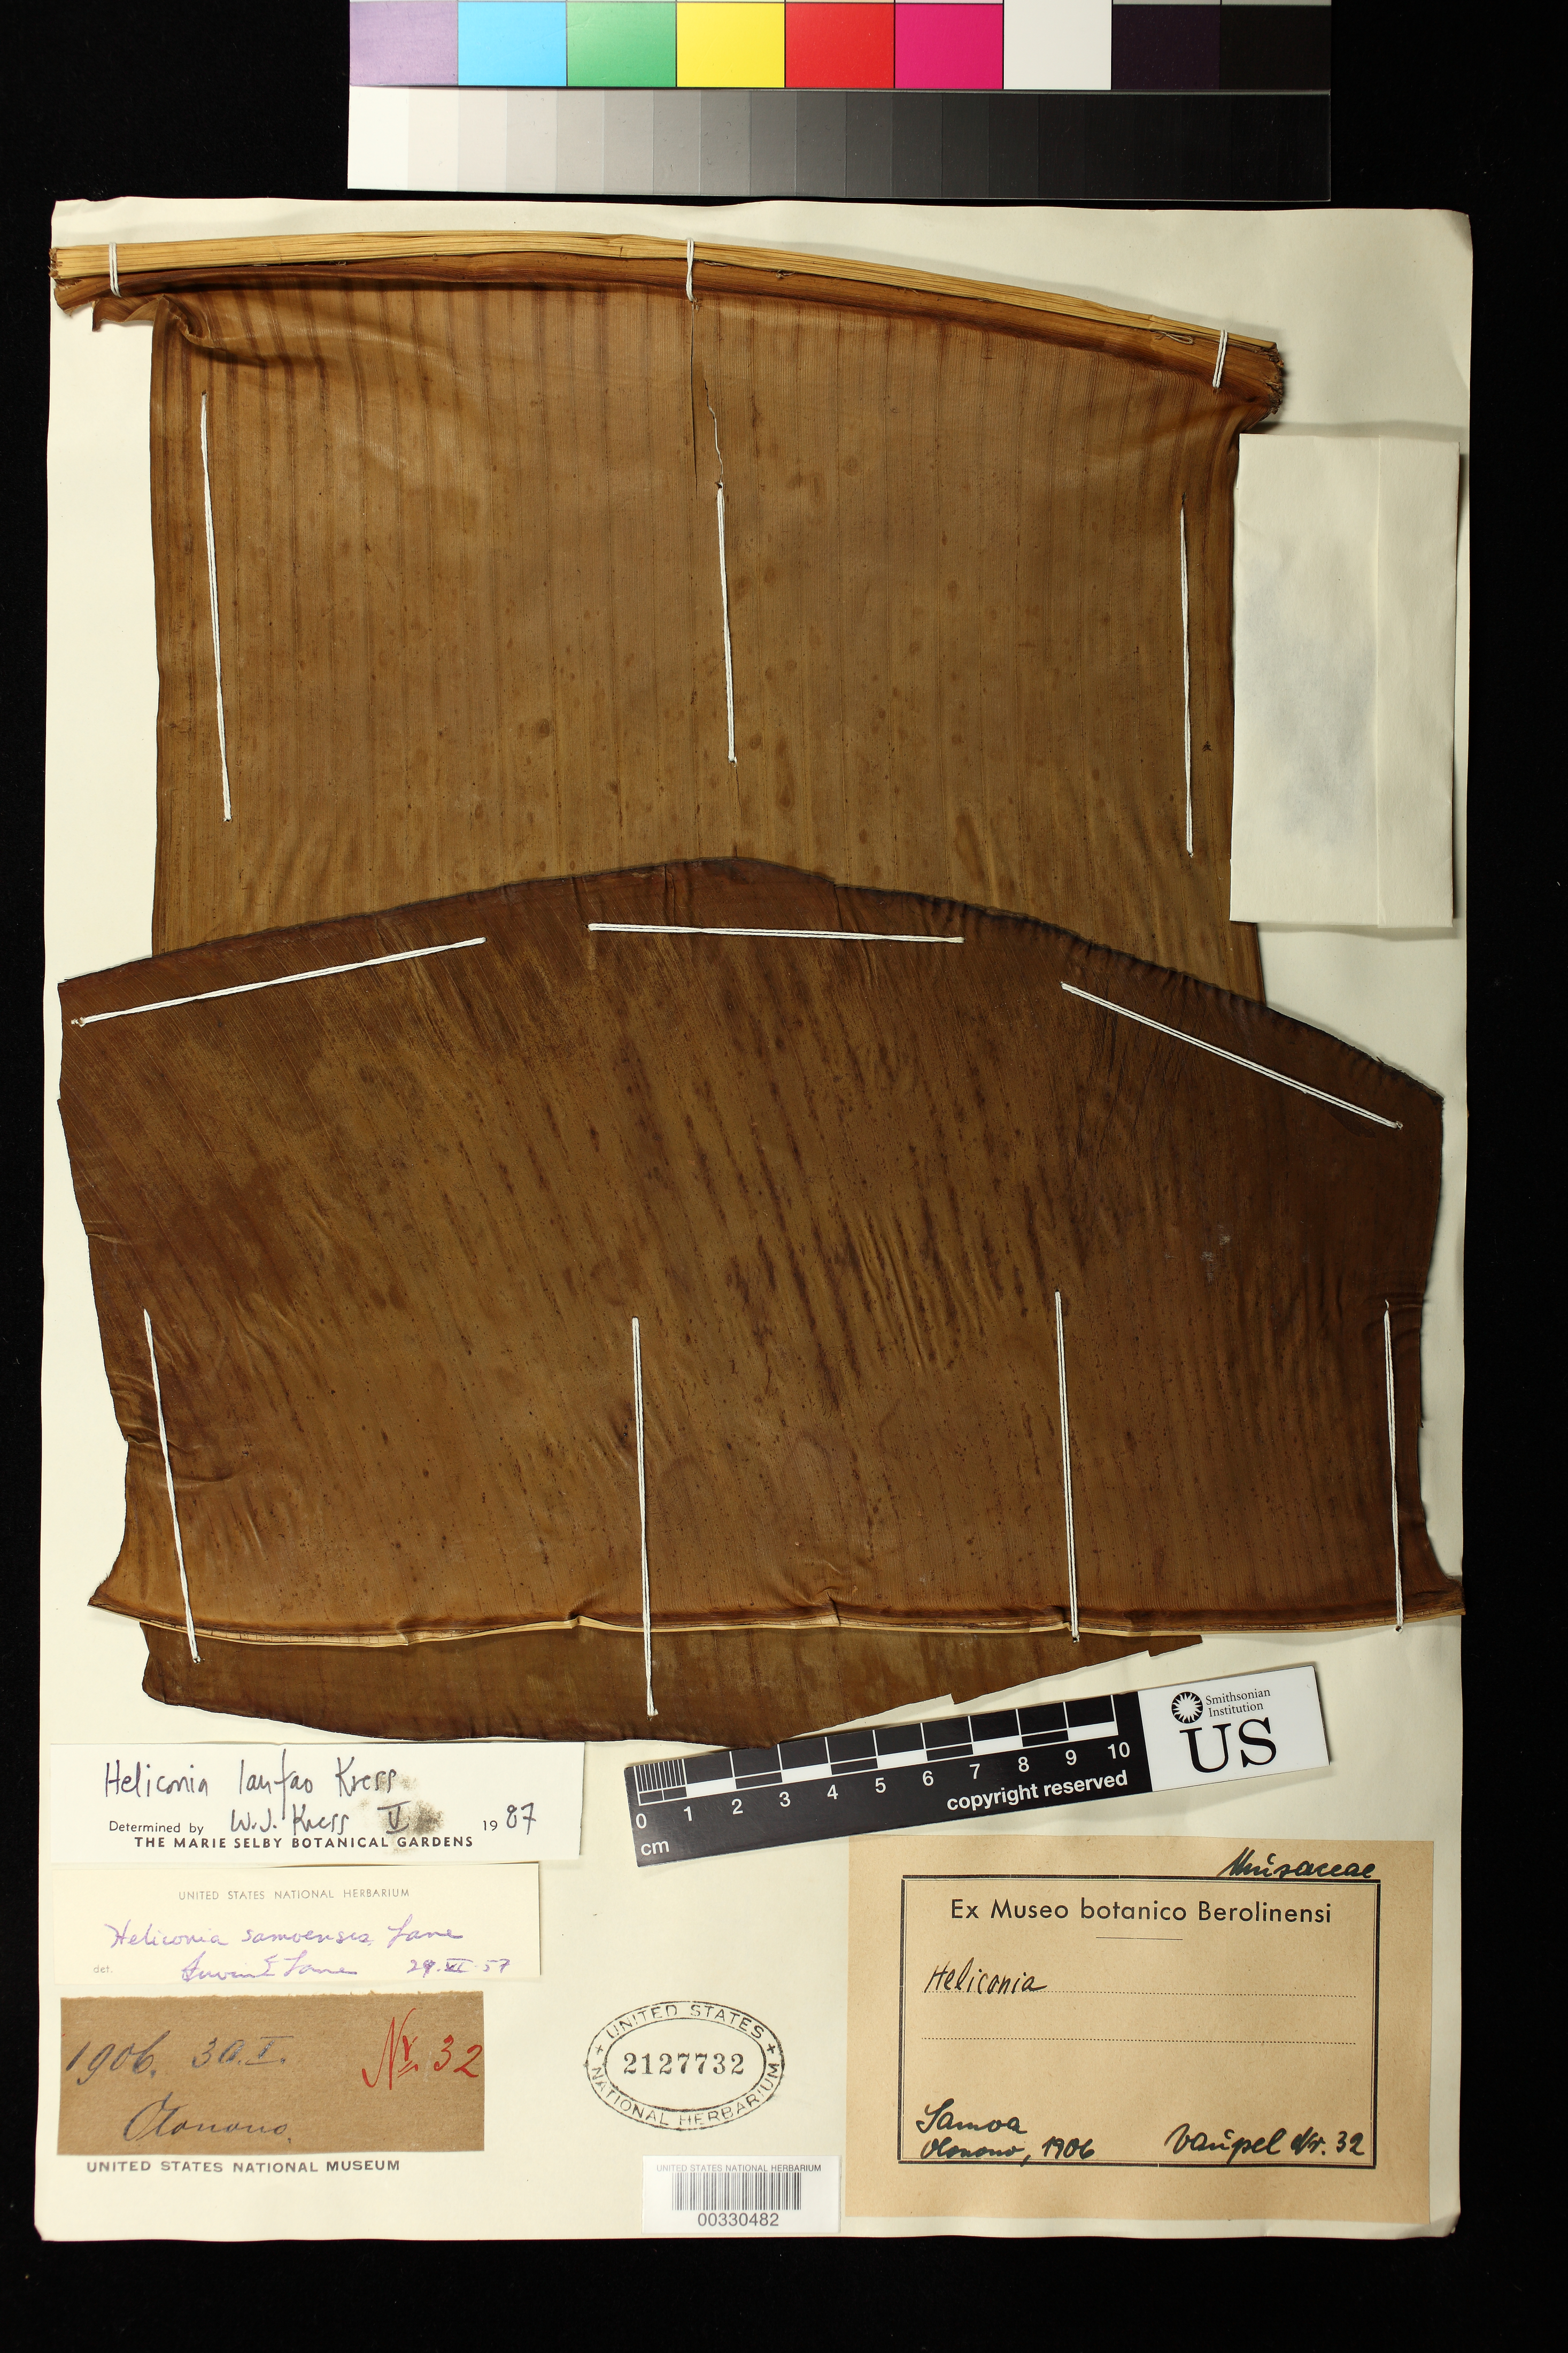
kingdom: Plantae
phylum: Tracheophyta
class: Liliopsida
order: Zingiberales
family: Heliconiaceae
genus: Heliconia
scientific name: Heliconia laufao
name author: W.J. Kress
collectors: F. Vaupel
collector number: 32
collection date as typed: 30 Jan 1906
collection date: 1906-01-30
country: Samoa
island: Savaii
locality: Olanano [Olonono]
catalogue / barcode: US 2127732